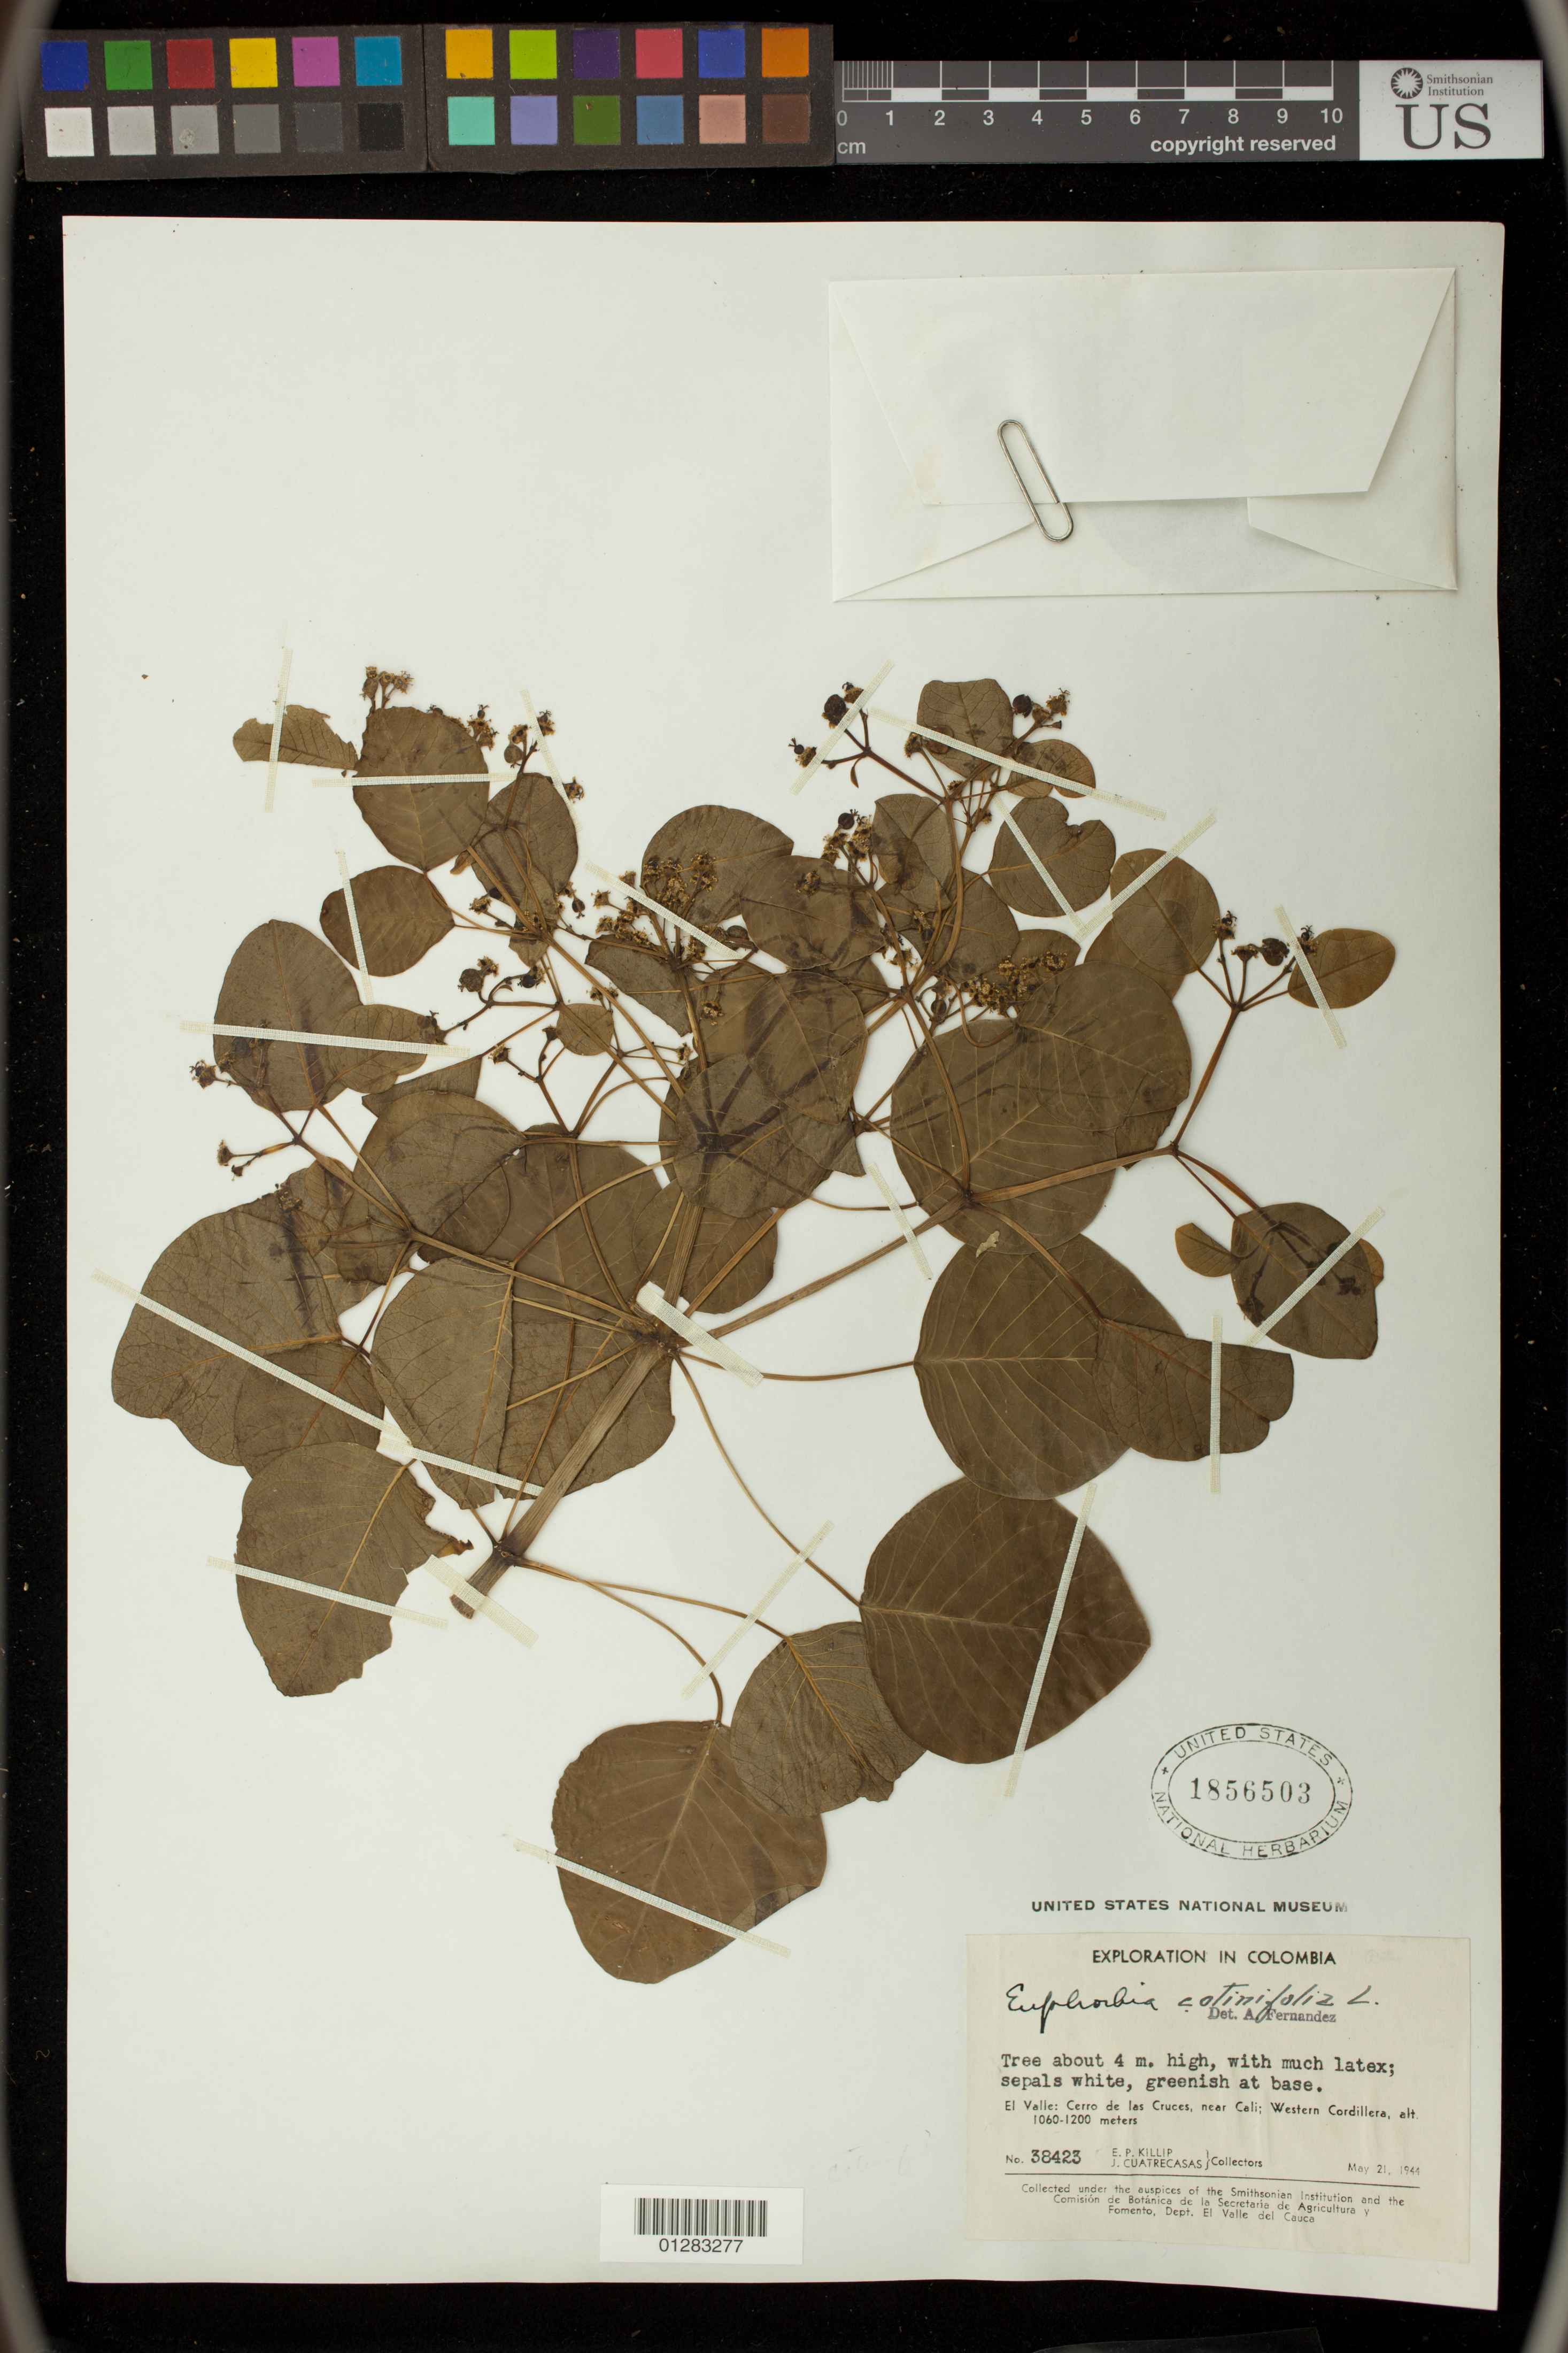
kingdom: Plantae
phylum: Tracheophyta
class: Magnoliopsida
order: Malpighiales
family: Euphorbiaceae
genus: Euphorbia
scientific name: Euphorbia cotinifolia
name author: L.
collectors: E. P. Killip & J. Cuatrecasas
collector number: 38423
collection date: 1944-05-21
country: Colombia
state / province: Valle del Cauca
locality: El Valle: Cerro de la Cruces, near Cali; Western Cordillera.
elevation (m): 1060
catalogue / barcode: US 1856503